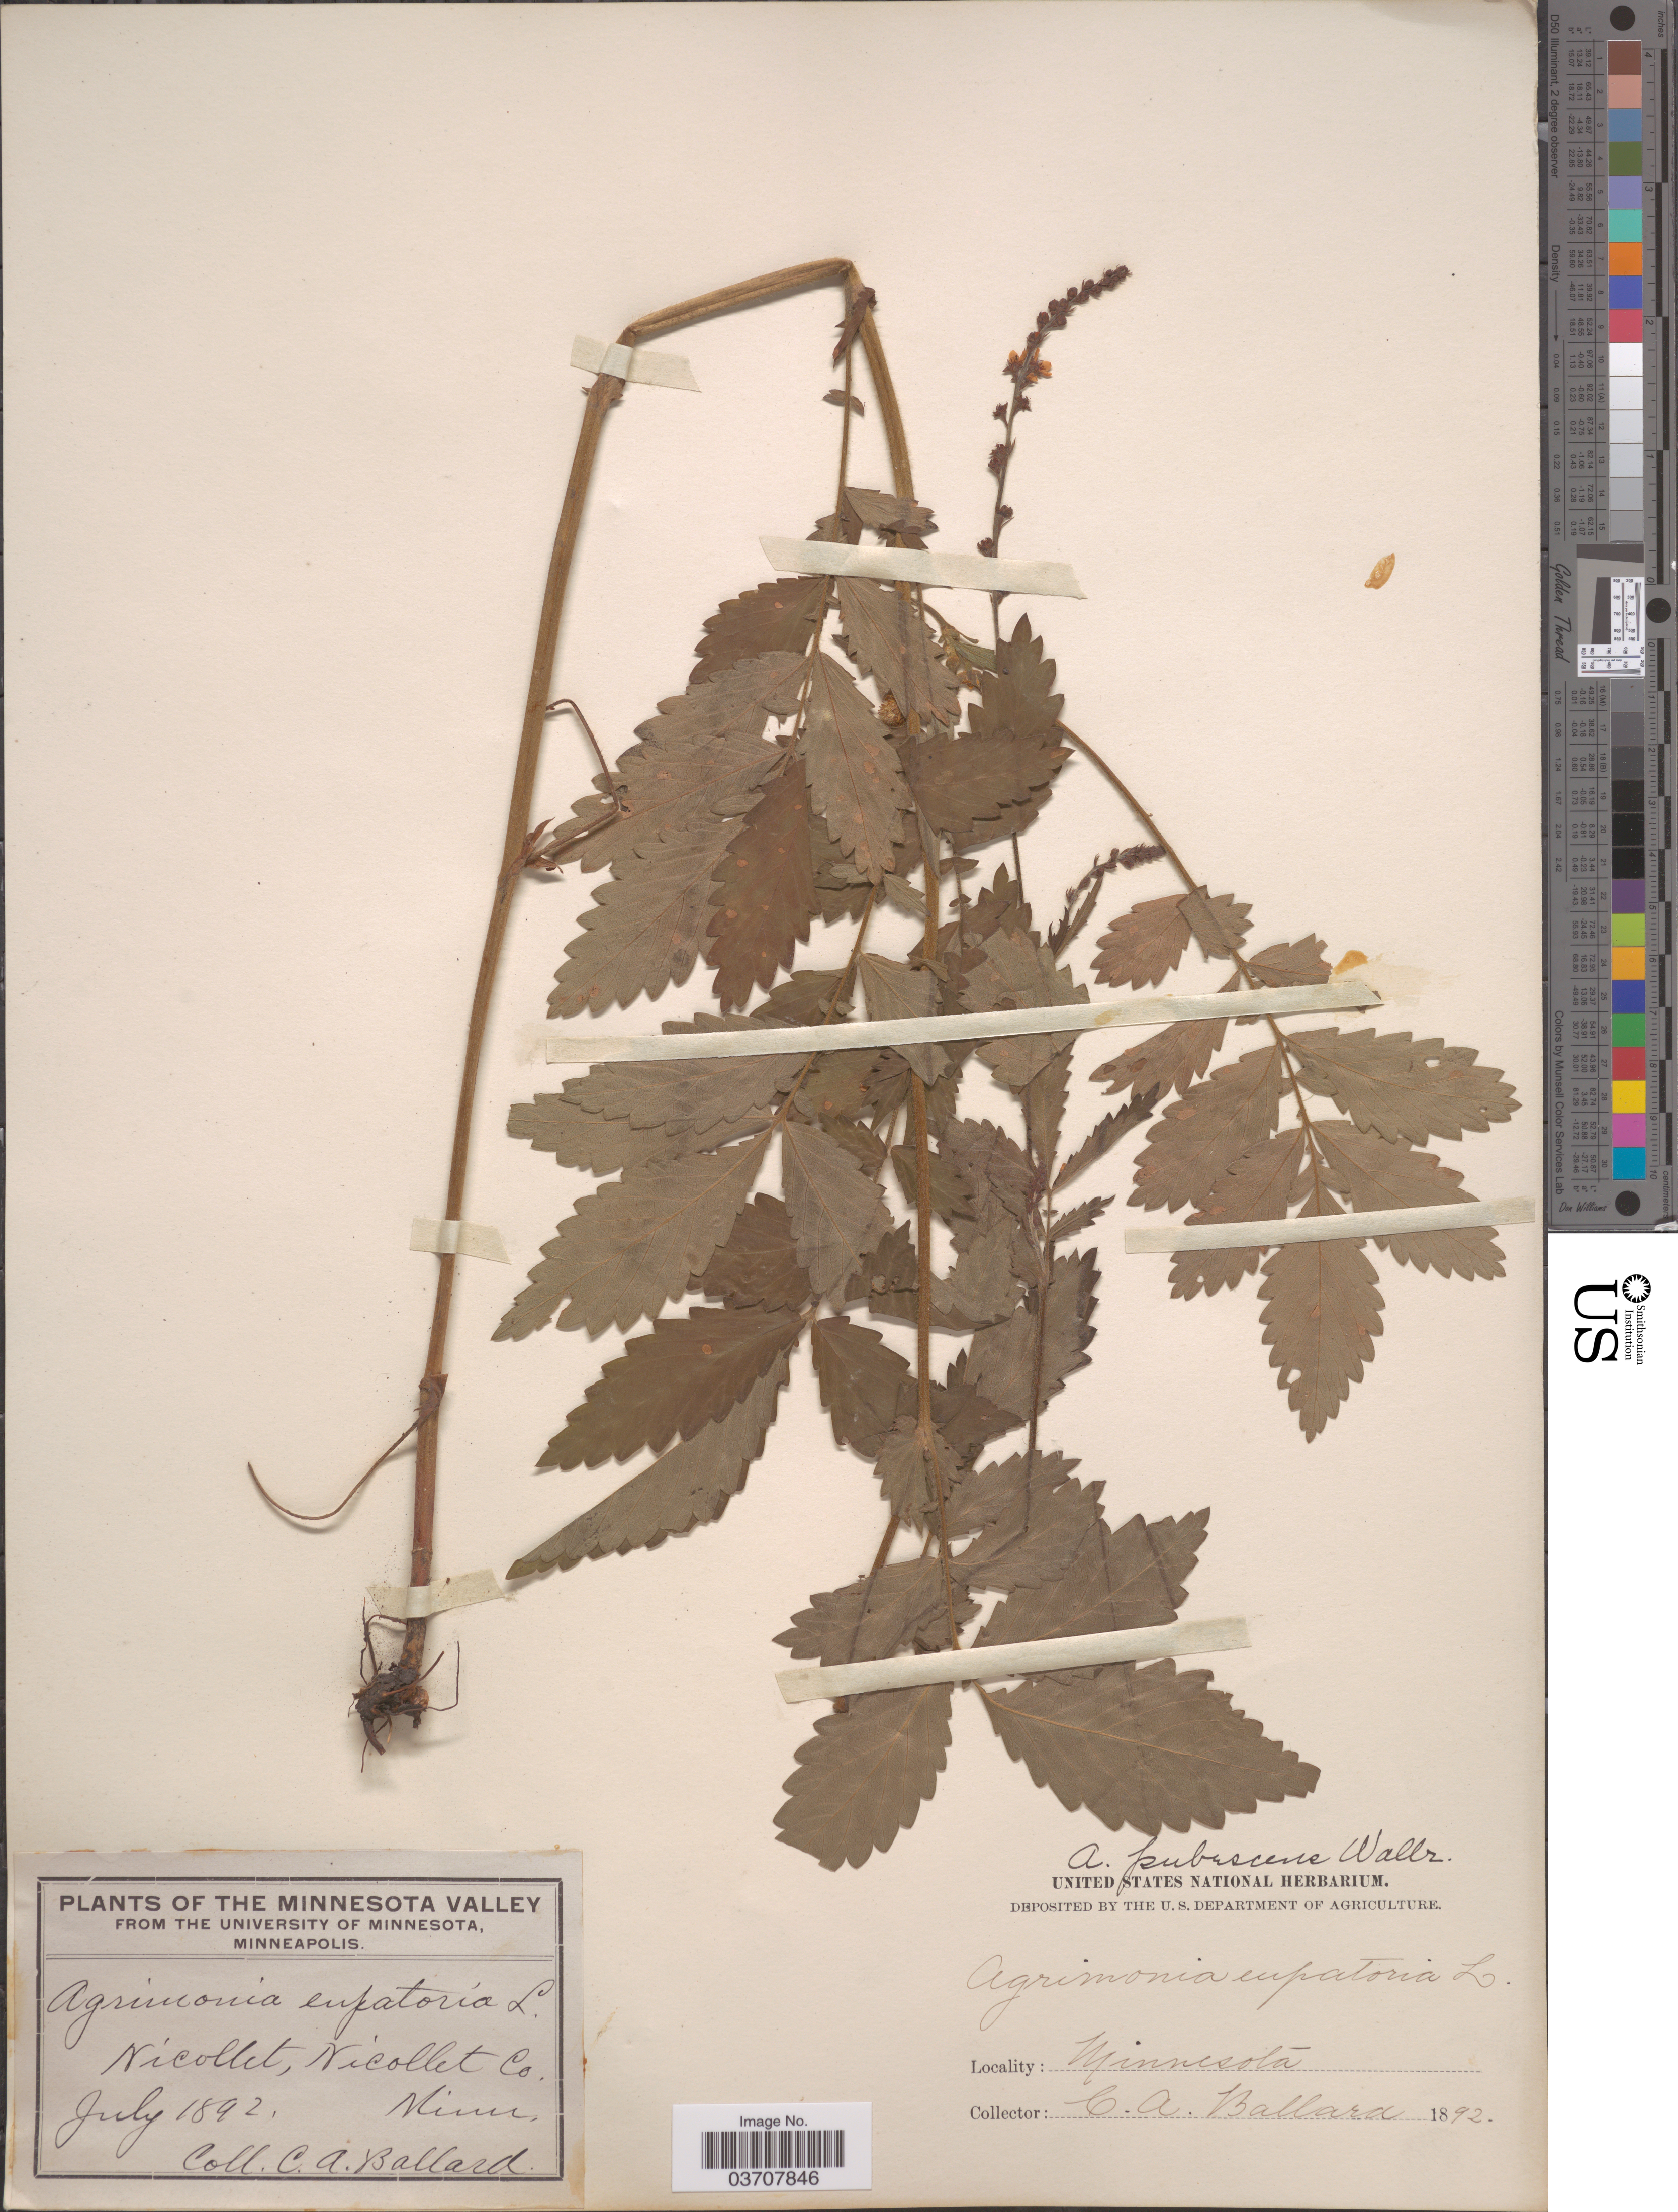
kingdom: Plantae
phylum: Tracheophyta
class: Magnoliopsida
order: Rosales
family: Rosaceae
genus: Agrimonia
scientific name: Agrimonia pubescens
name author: Wallr.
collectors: C. A. Ballard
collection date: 1892-07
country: United States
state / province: Minnesota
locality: The Minnesota Valley. Nicollet, Nicollet Co.